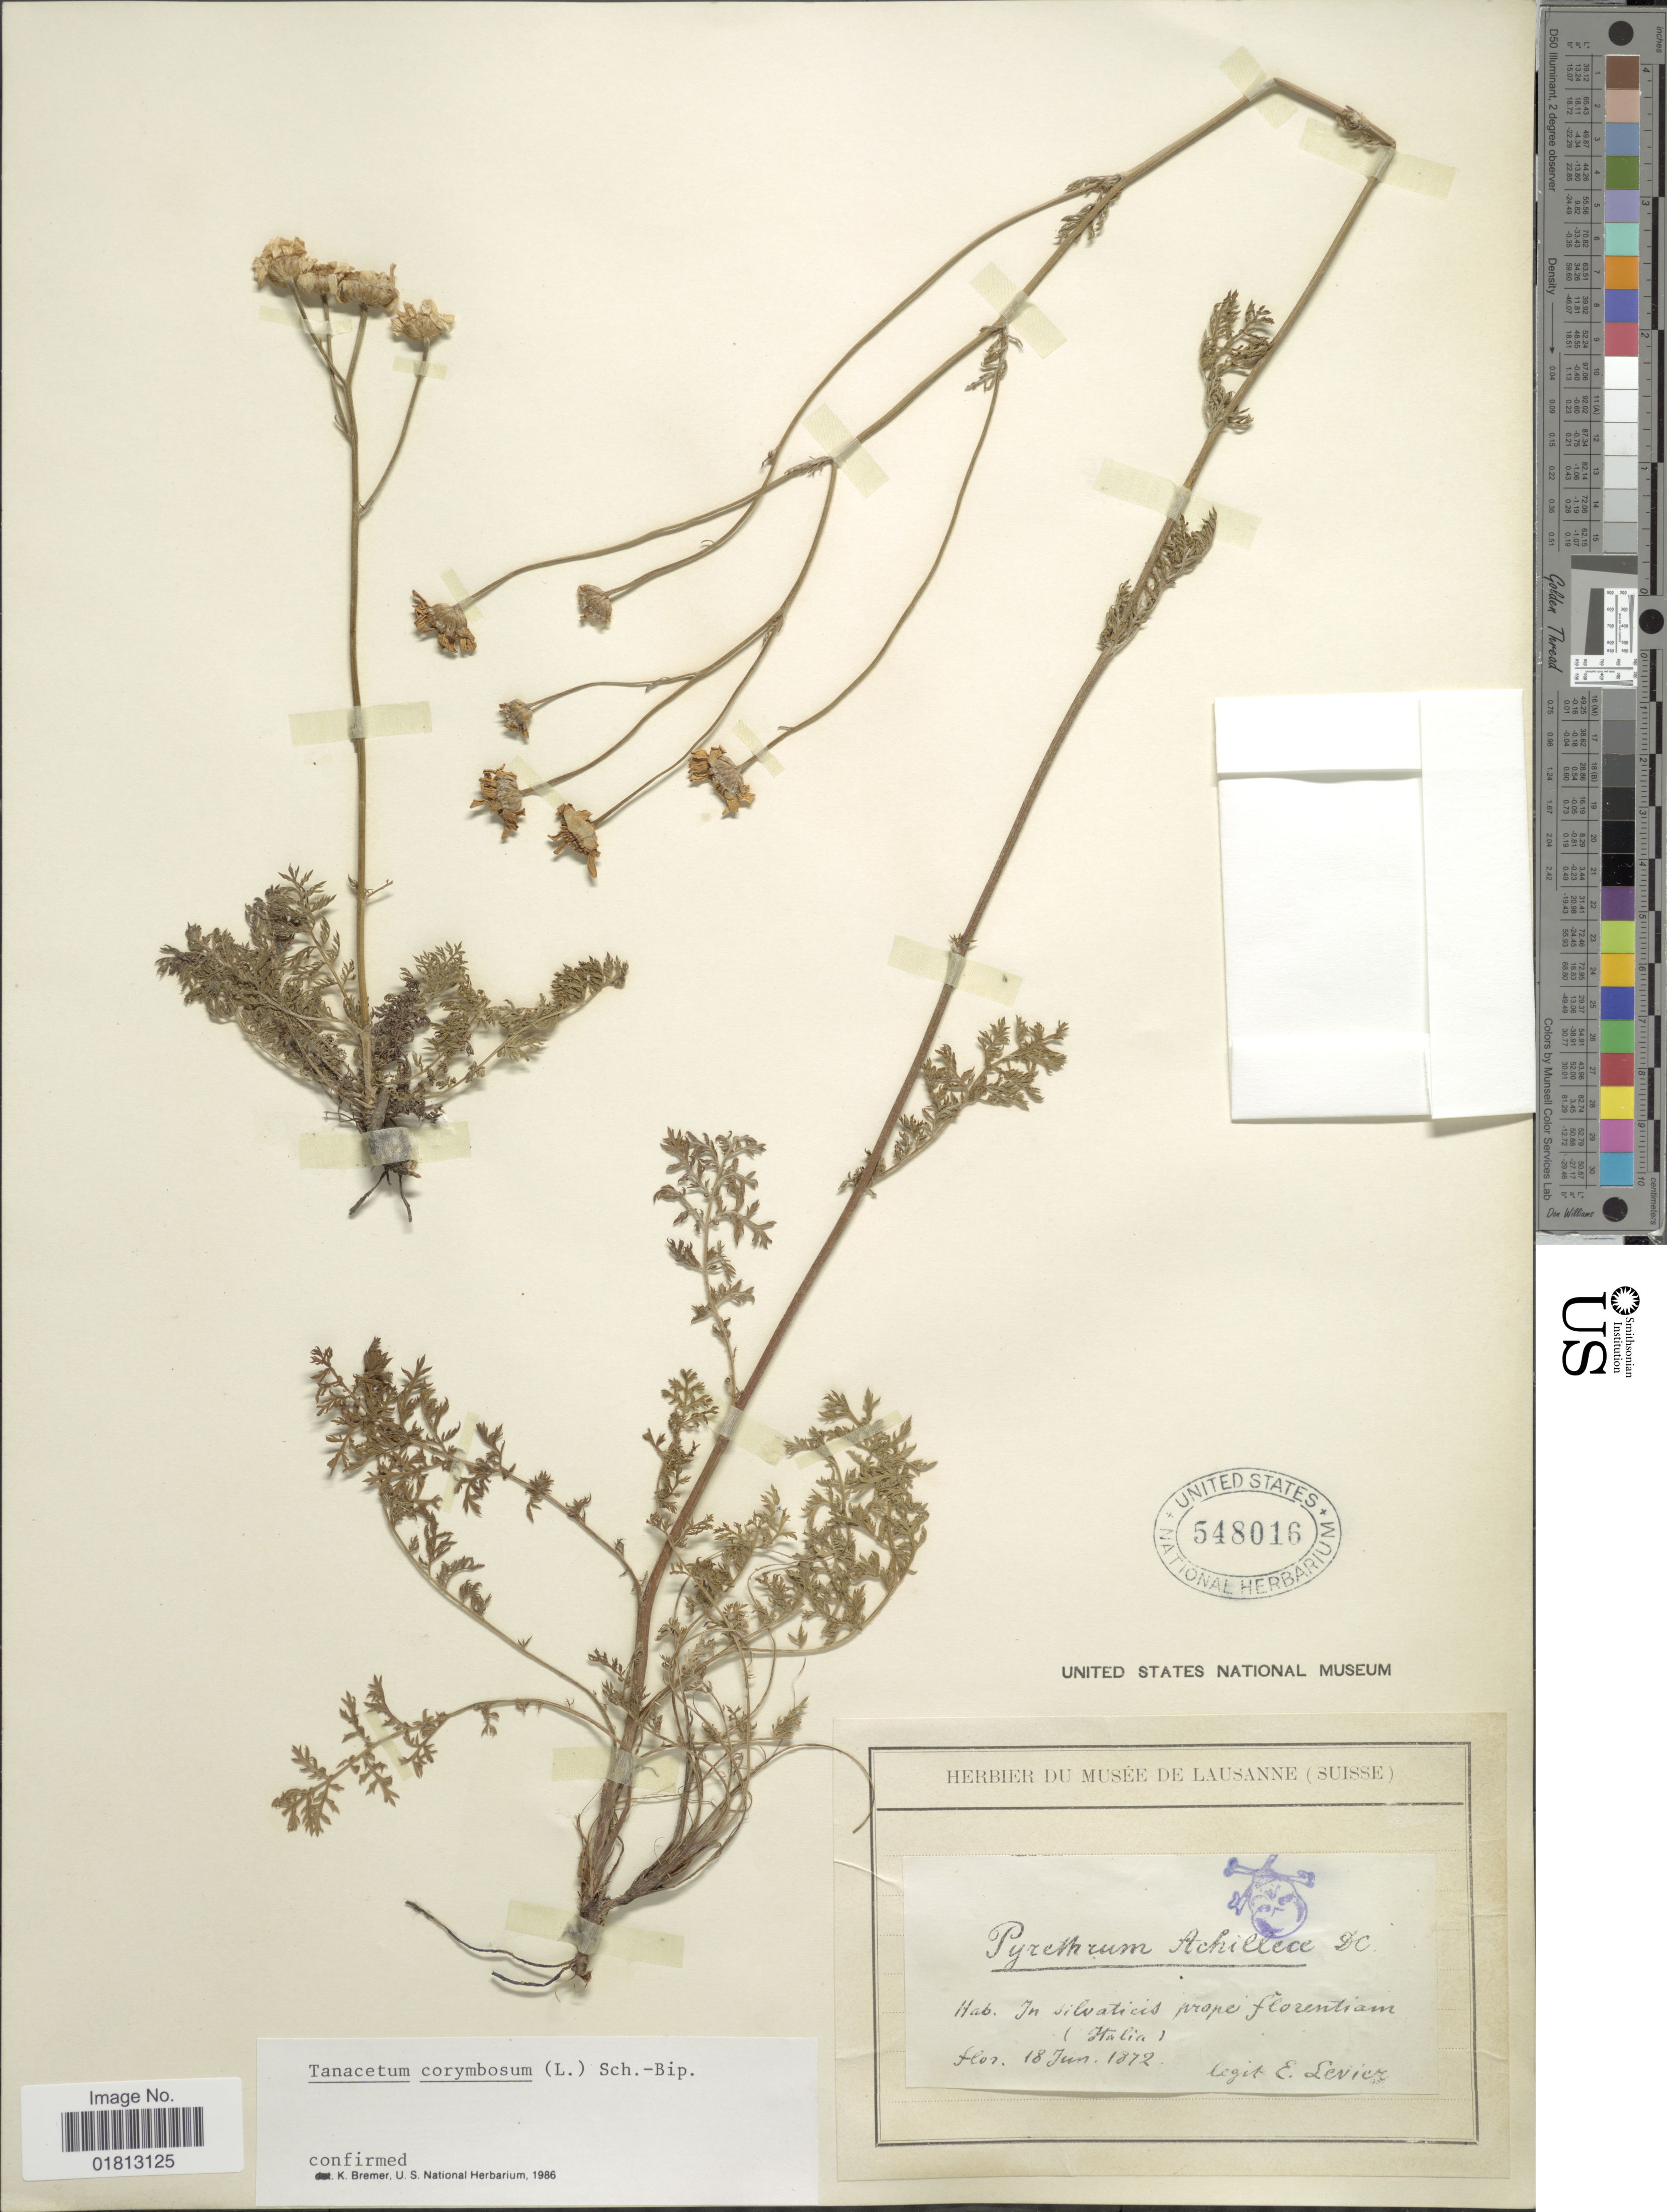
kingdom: Plantae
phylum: Tracheophyta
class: Magnoliopsida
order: Asterales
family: Asteraceae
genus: Tanacetum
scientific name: Tanacetum corymbosum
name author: (L.) Sch. Bip.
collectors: É. Levier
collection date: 1872-06-18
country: Italy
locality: In silvaticis prope florentiam, (Italia)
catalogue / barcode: US 548016